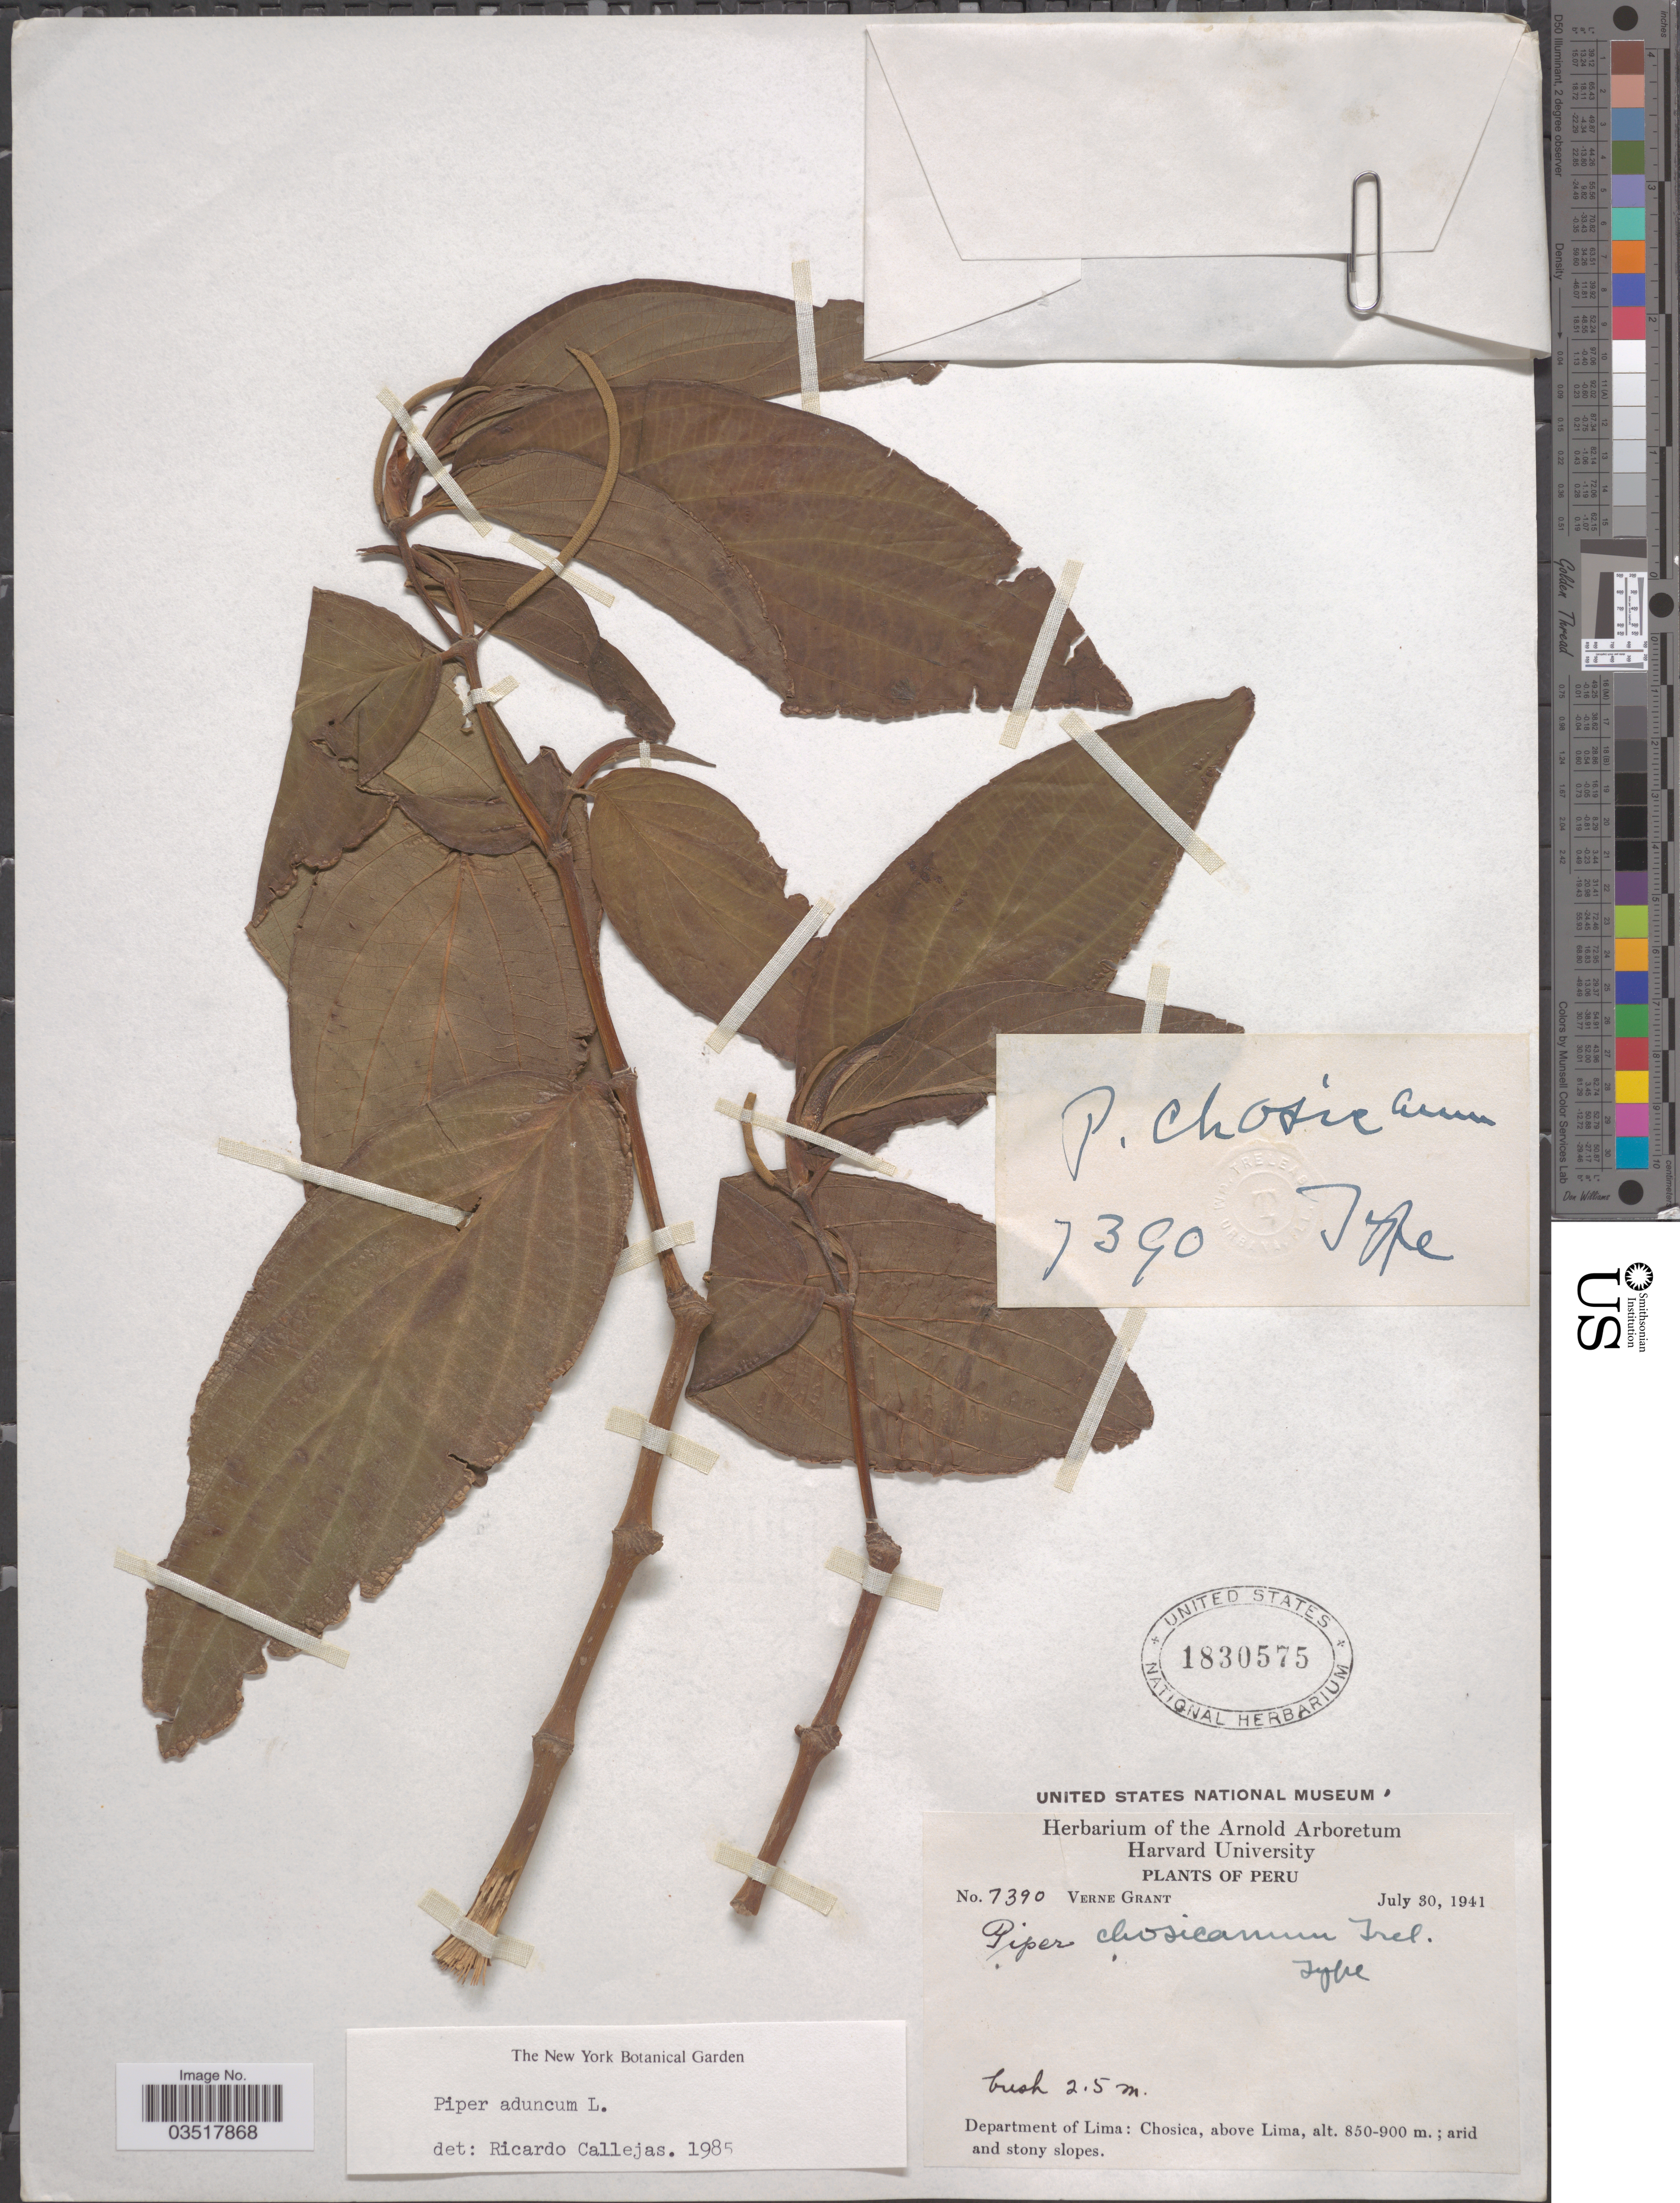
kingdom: Plantae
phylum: Tracheophyta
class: Magnoliopsida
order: Piperales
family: Piperaceae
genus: Piper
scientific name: Piper aduncum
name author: L.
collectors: V. Grant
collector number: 7390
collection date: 1941-07-30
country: Peru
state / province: Lima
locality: Department of Lima: Chosica, above Lima.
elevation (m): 850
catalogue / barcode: US 1830575